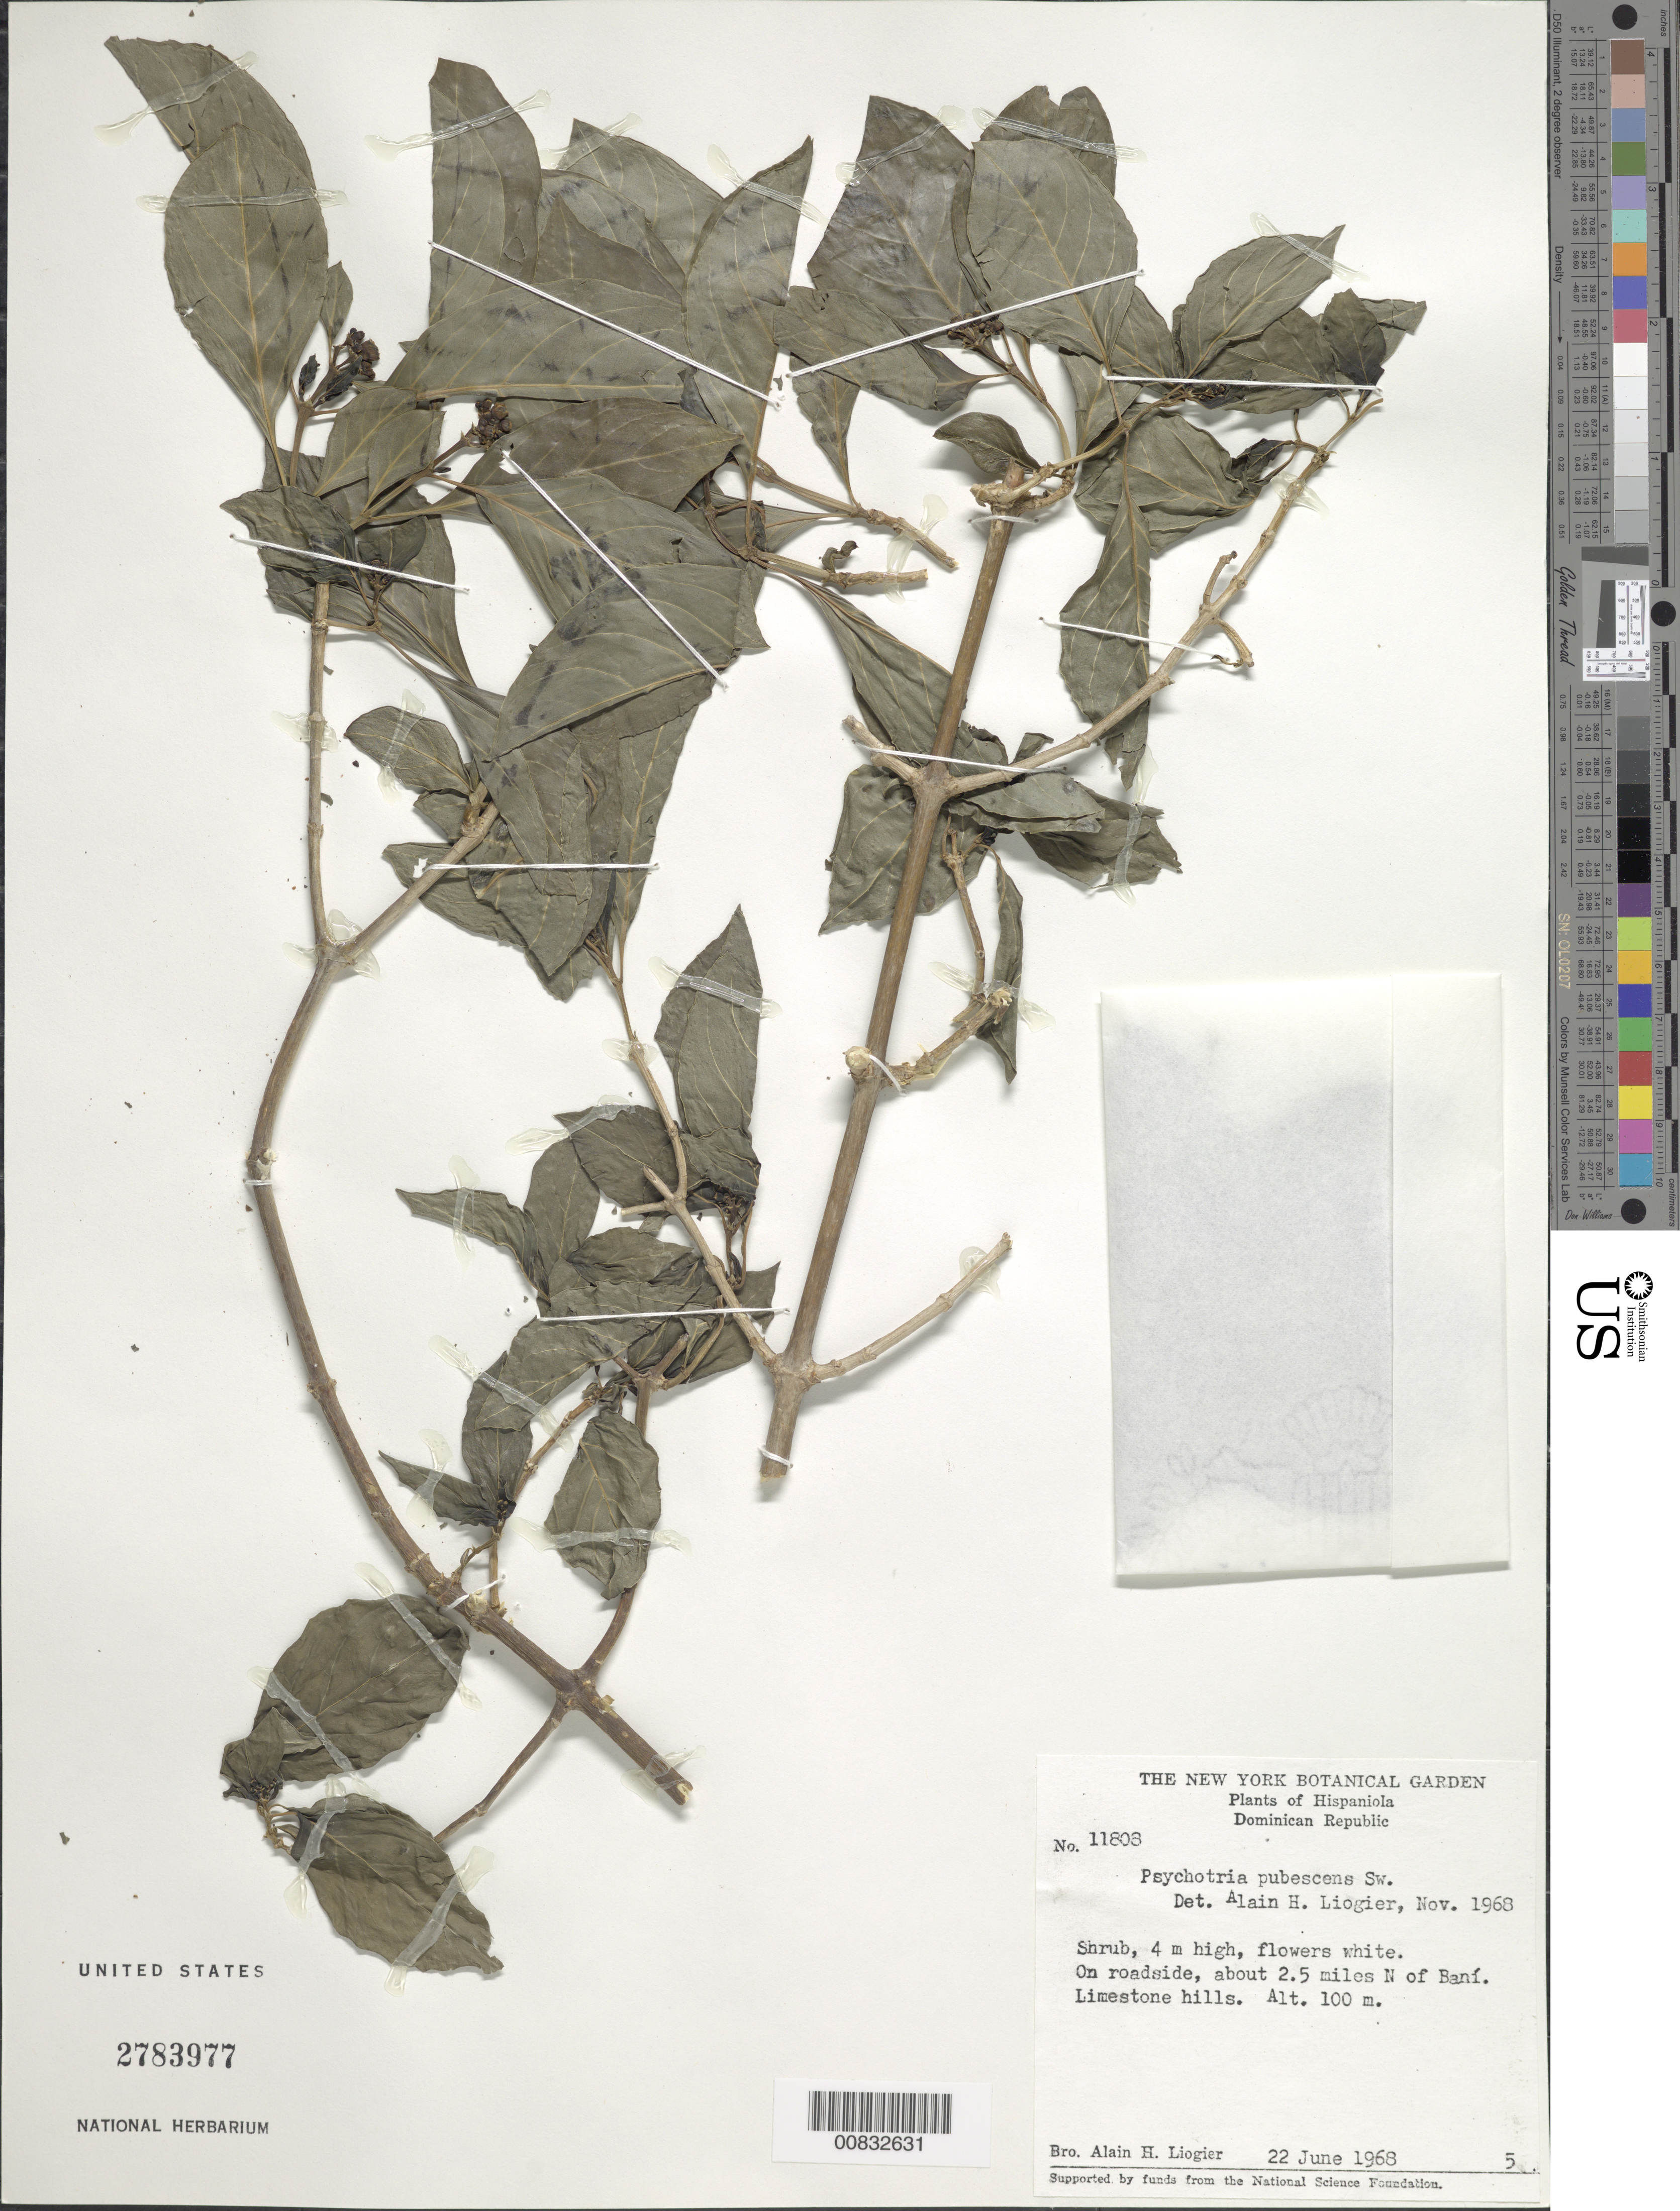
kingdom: Plantae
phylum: Tracheophyta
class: Magnoliopsida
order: Gentianales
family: Rubiaceae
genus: Psychotria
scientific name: Psychotria pubescens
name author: Sw.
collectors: A. H. Liogier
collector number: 11803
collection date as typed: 22 Jun 1968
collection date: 1968-06-22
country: Dominican Republic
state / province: Peravia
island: Hispaniola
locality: About 2.5 miles N of Baní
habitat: On roadside near limestone hills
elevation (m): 100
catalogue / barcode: US 2783977